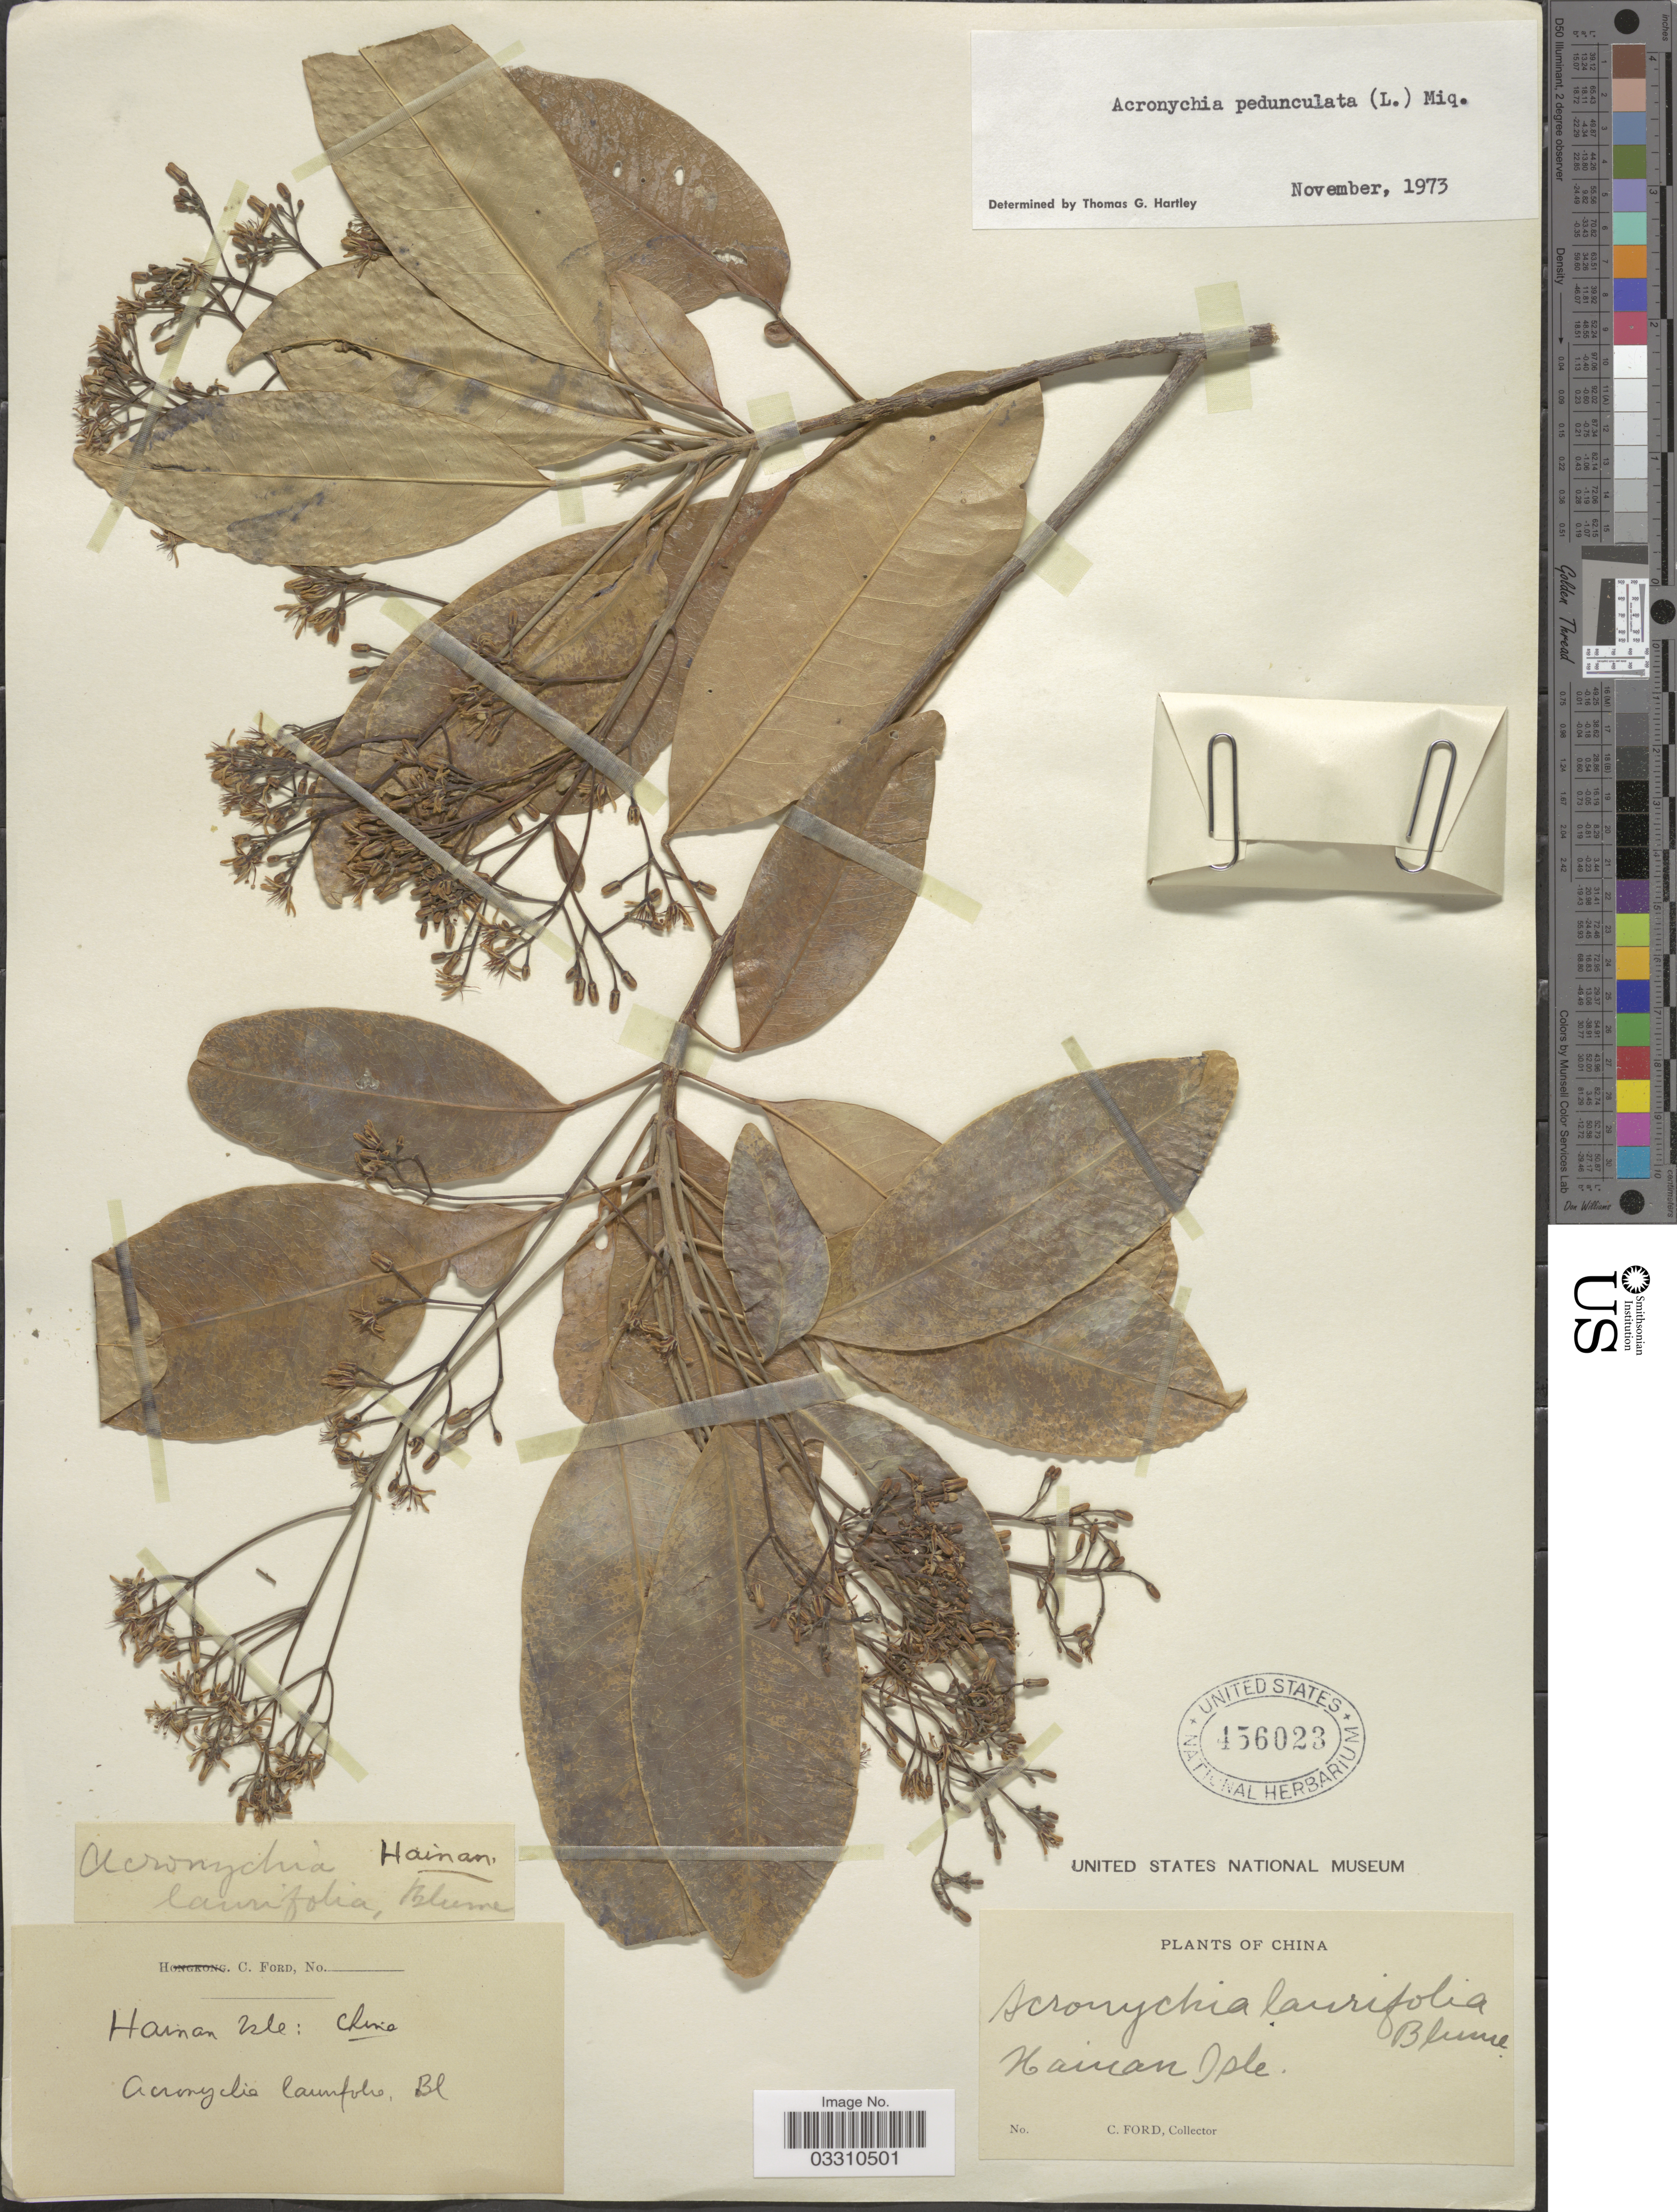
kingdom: Plantae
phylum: Tracheophyta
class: Magnoliopsida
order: Sapindales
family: Rutaceae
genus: Acronychia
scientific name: Acronychia pedunculata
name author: (L.) Miq.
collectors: C. Ford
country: China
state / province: Hainan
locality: Hainan Isle.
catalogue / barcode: US 456023